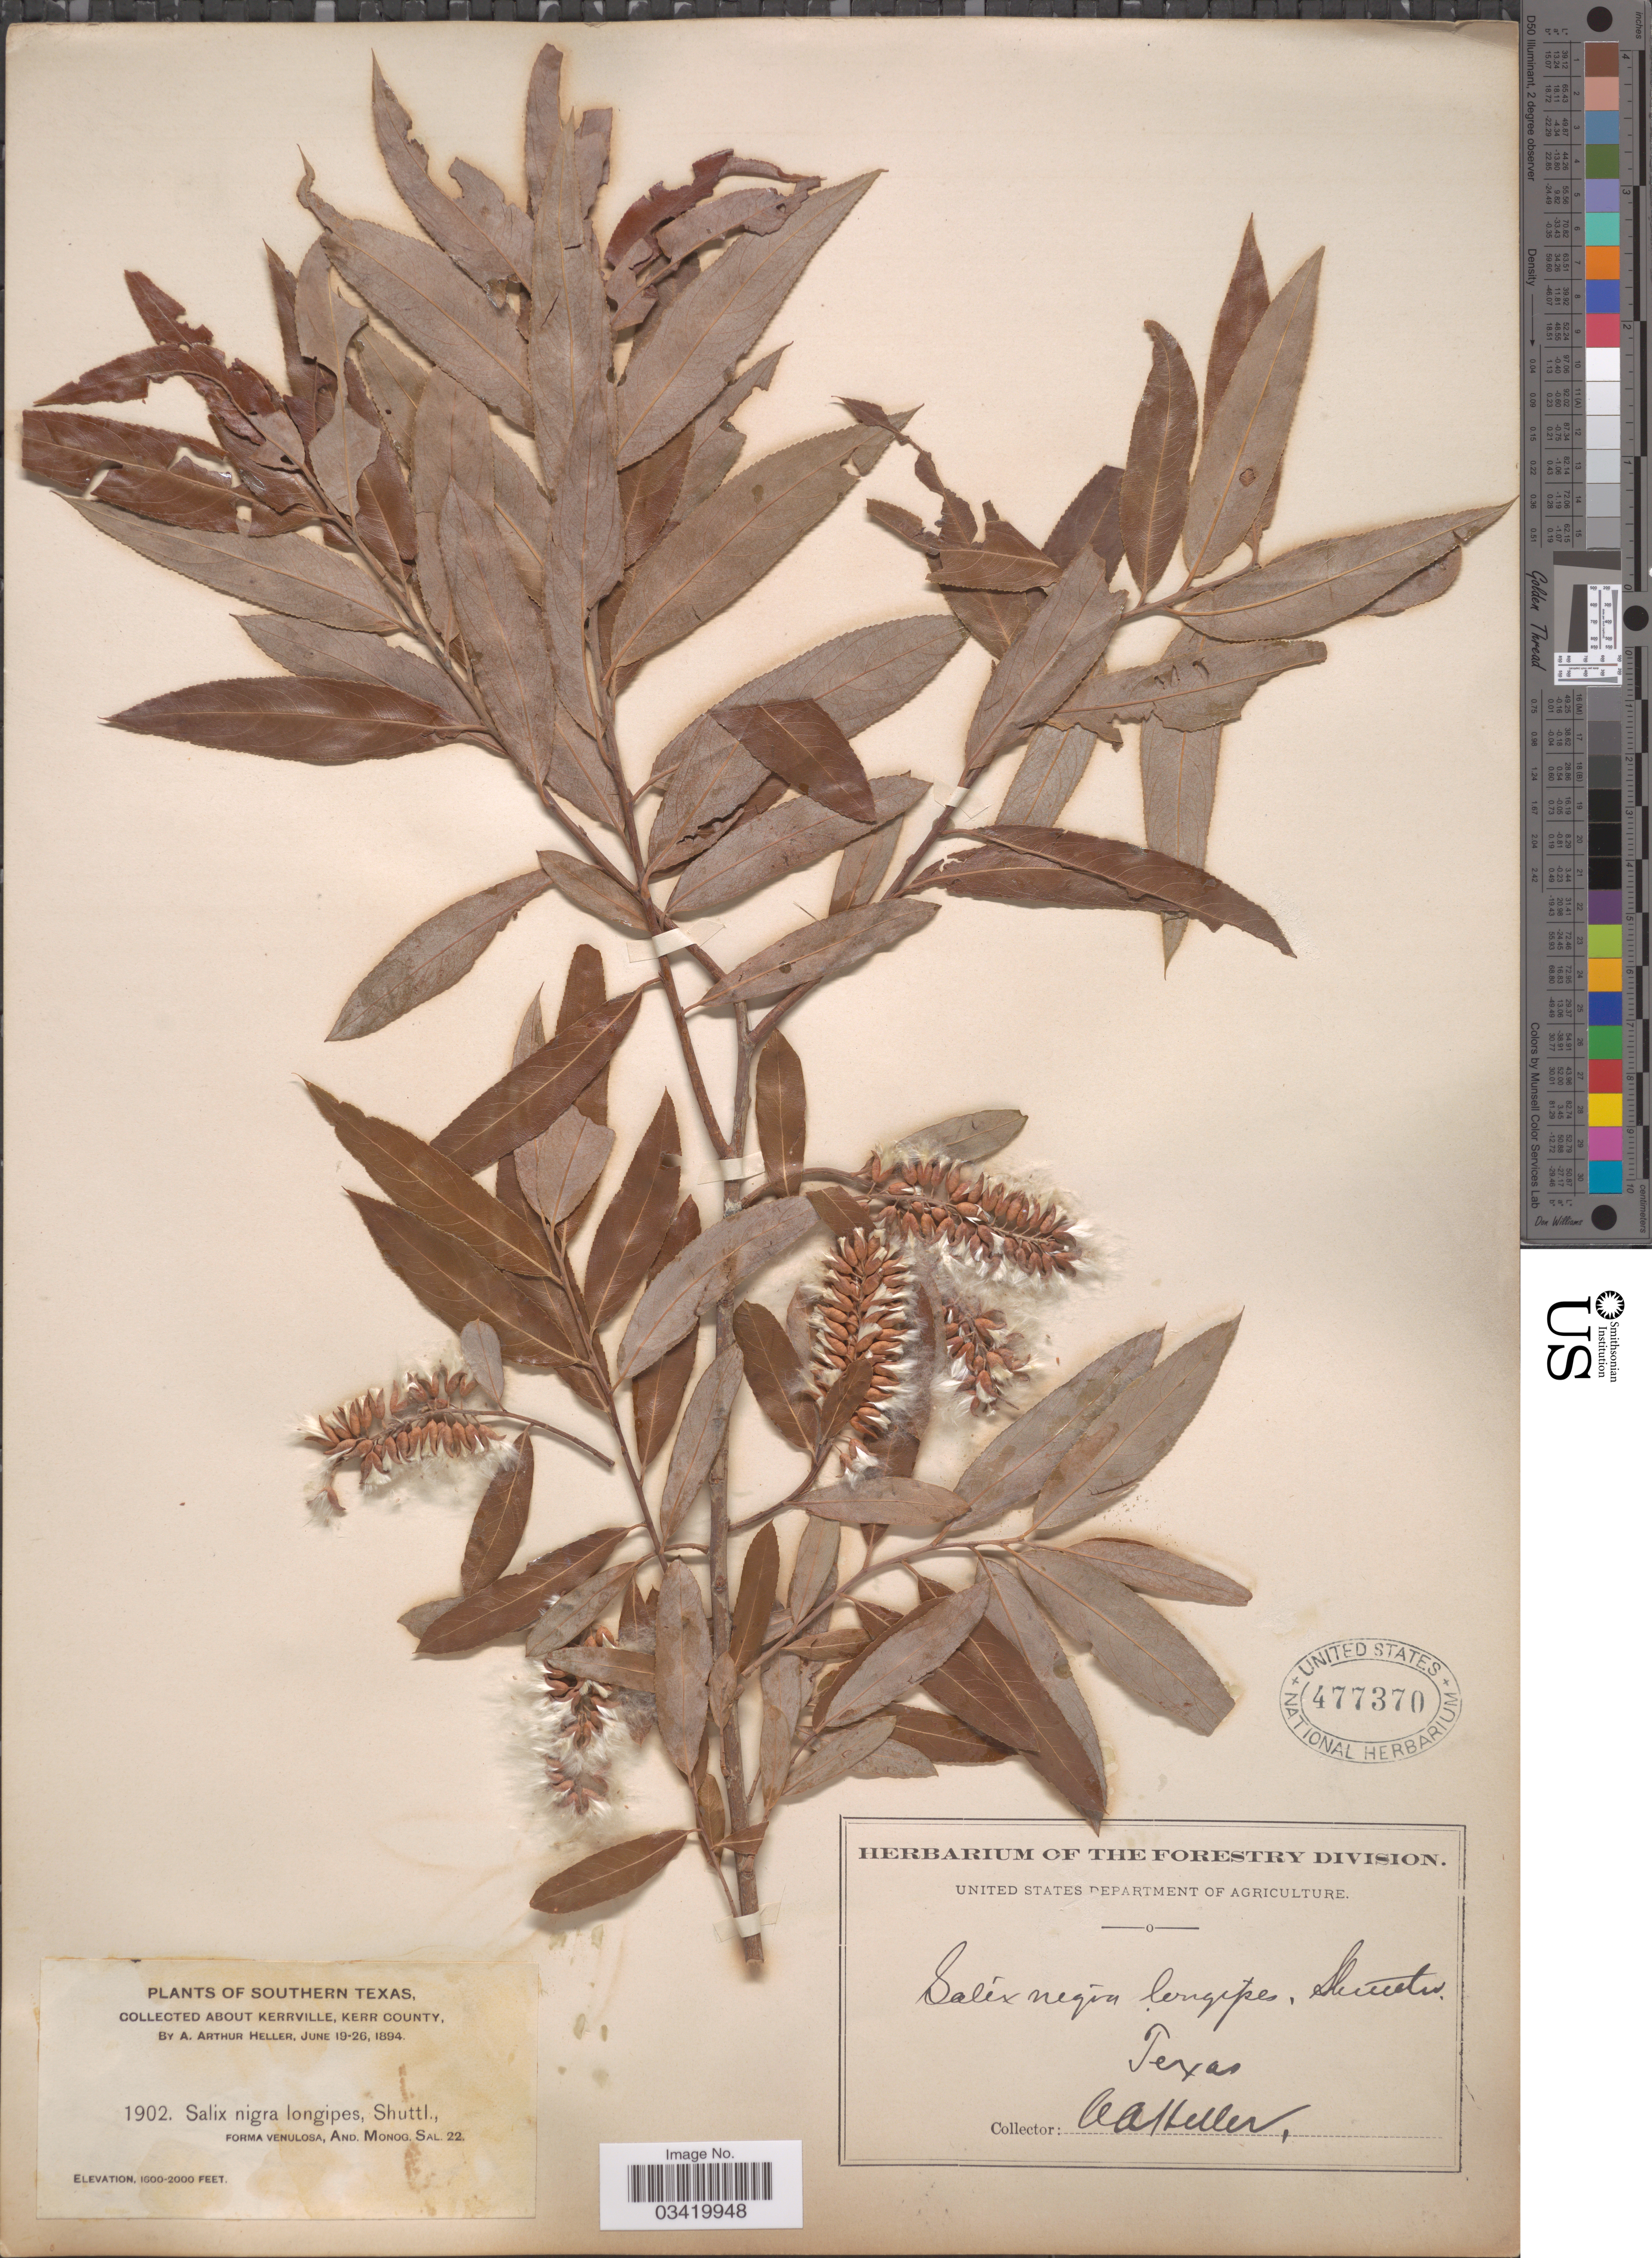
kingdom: Plantae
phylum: Tracheophyta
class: Magnoliopsida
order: Malpighiales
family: Salicaceae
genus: Salix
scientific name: Salix caroliniana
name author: Michx.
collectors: A. A. Heller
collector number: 1902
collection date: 1894-06-19/1894-06-26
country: United States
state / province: Texas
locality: Southern Texas. About Kerrville, Kerr County.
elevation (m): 488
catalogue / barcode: US 477370